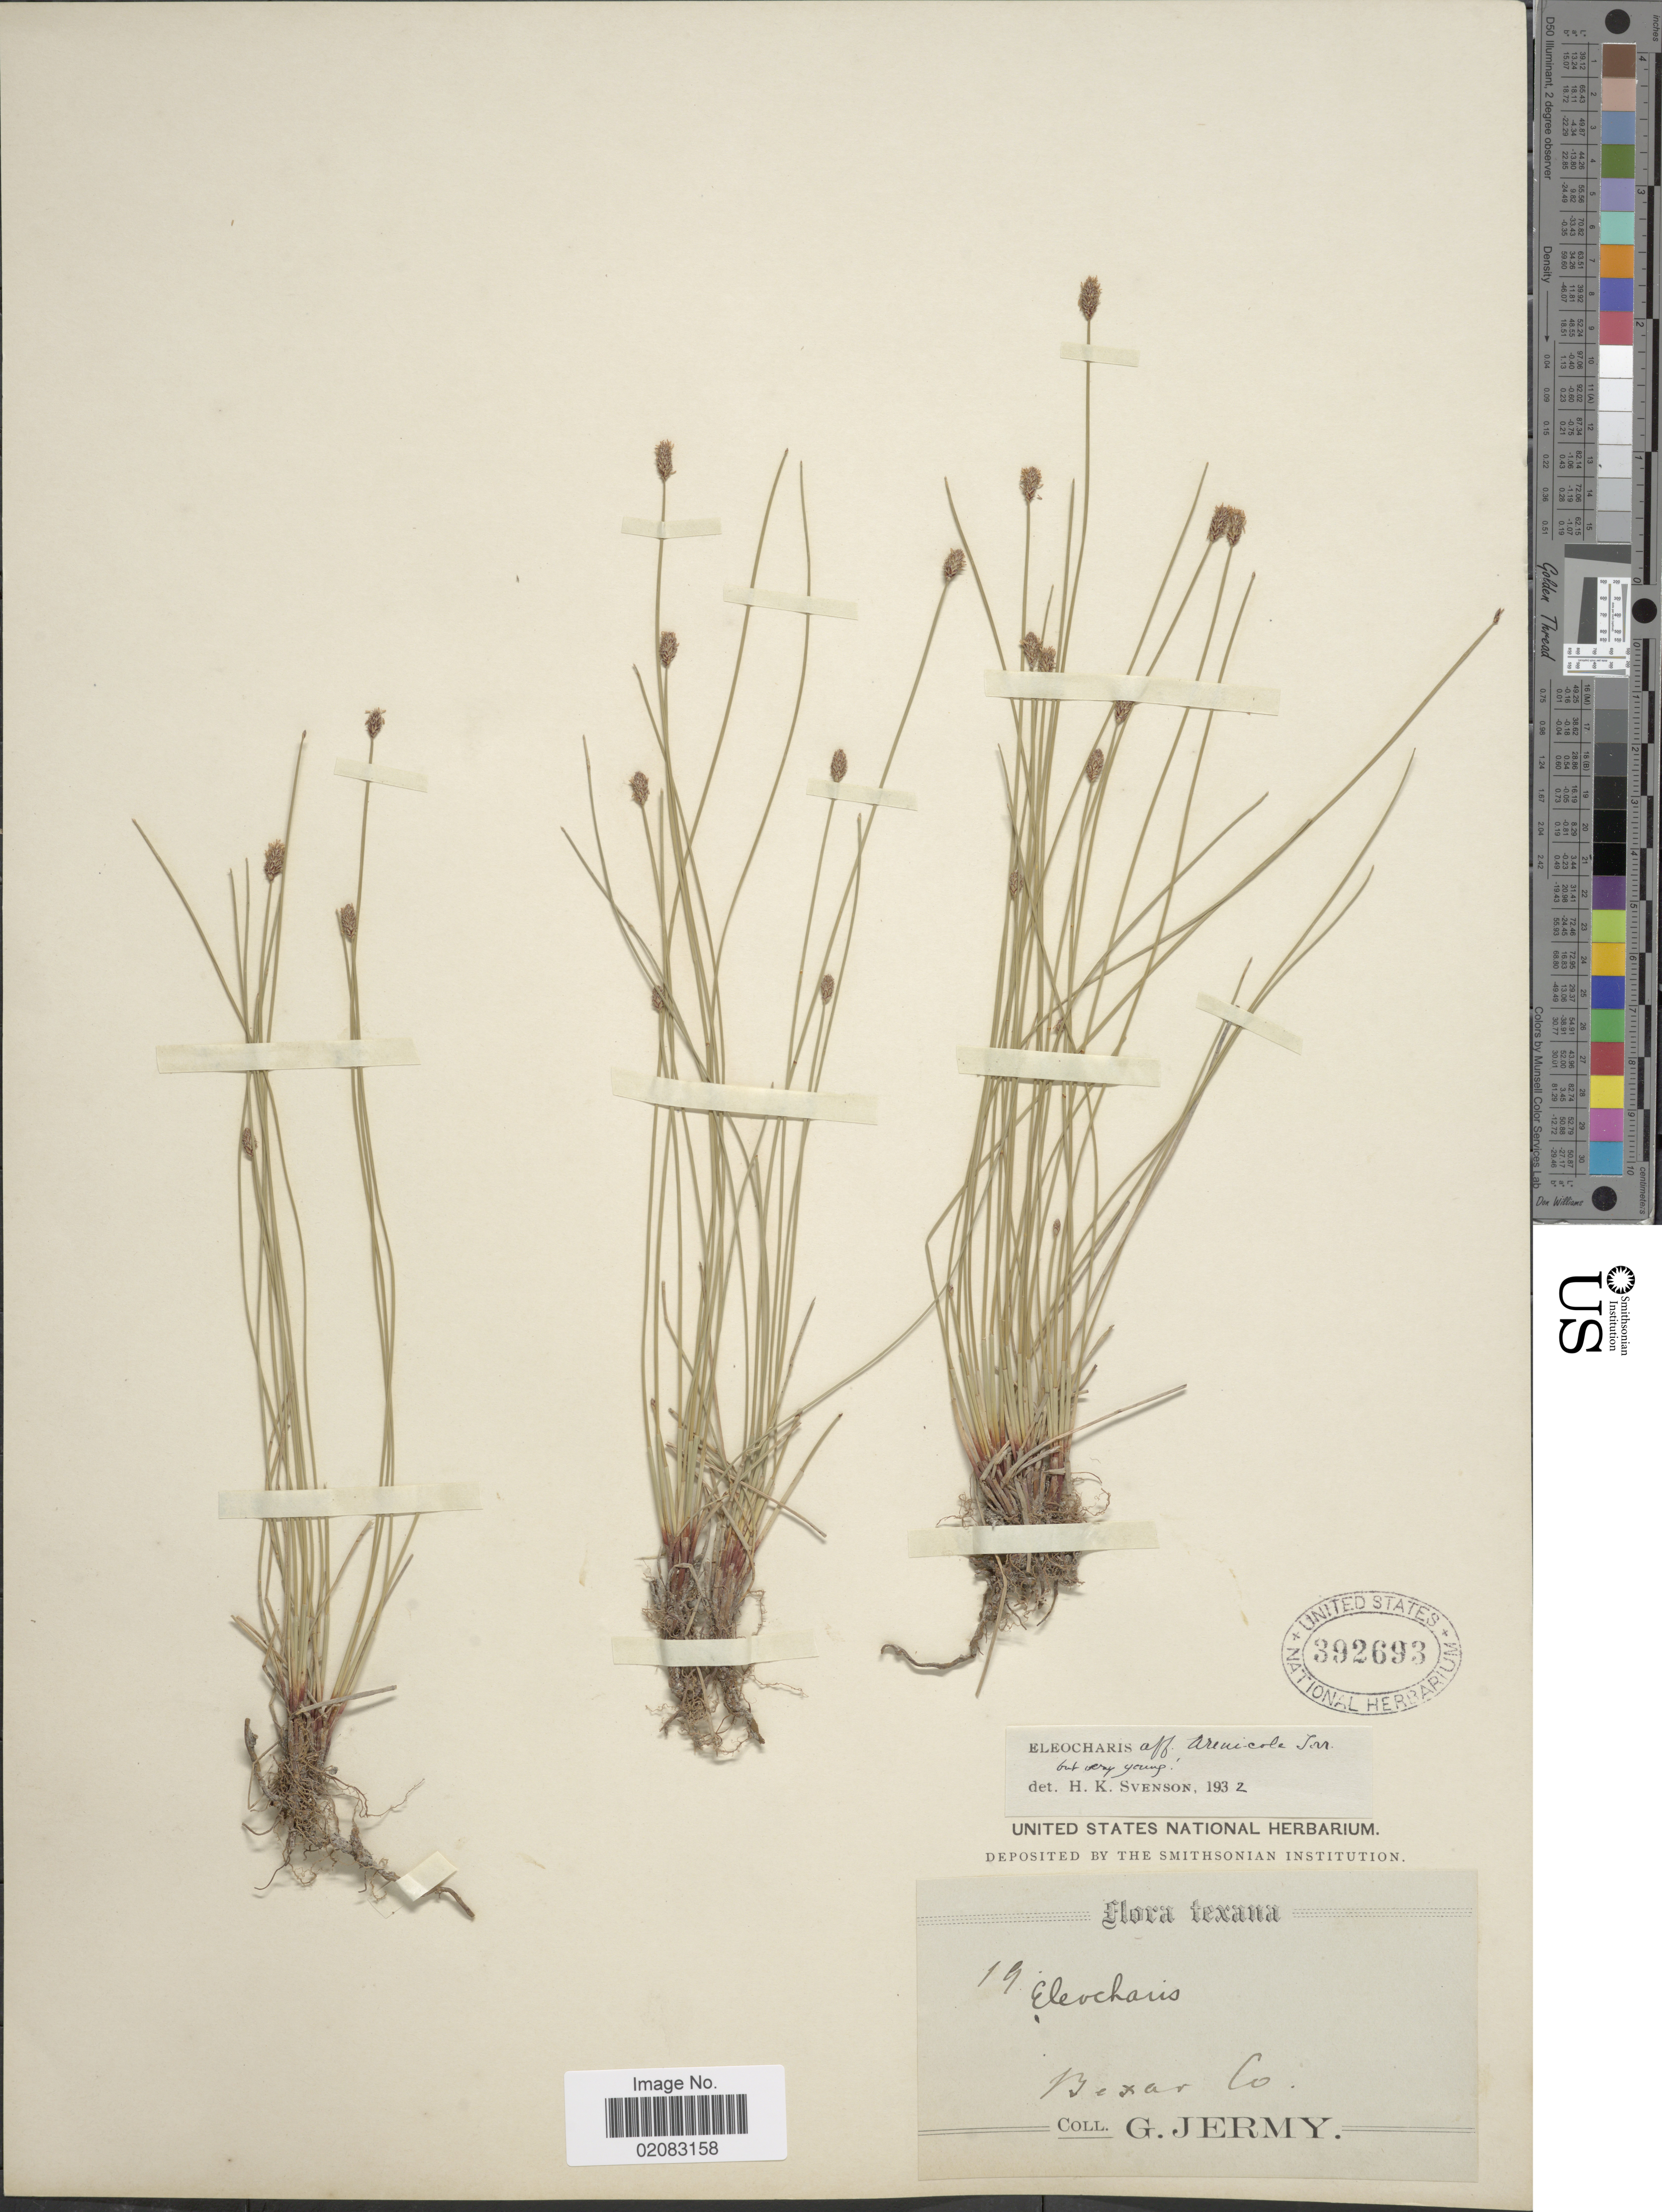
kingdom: Plantae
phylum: Tracheophyta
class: Liliopsida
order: Poales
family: Cyperaceae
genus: Eleocharis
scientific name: Eleocharis montevidensis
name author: Kunth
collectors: G. Jermy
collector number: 19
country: United States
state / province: Texas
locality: Bexar Co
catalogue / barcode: US 392693